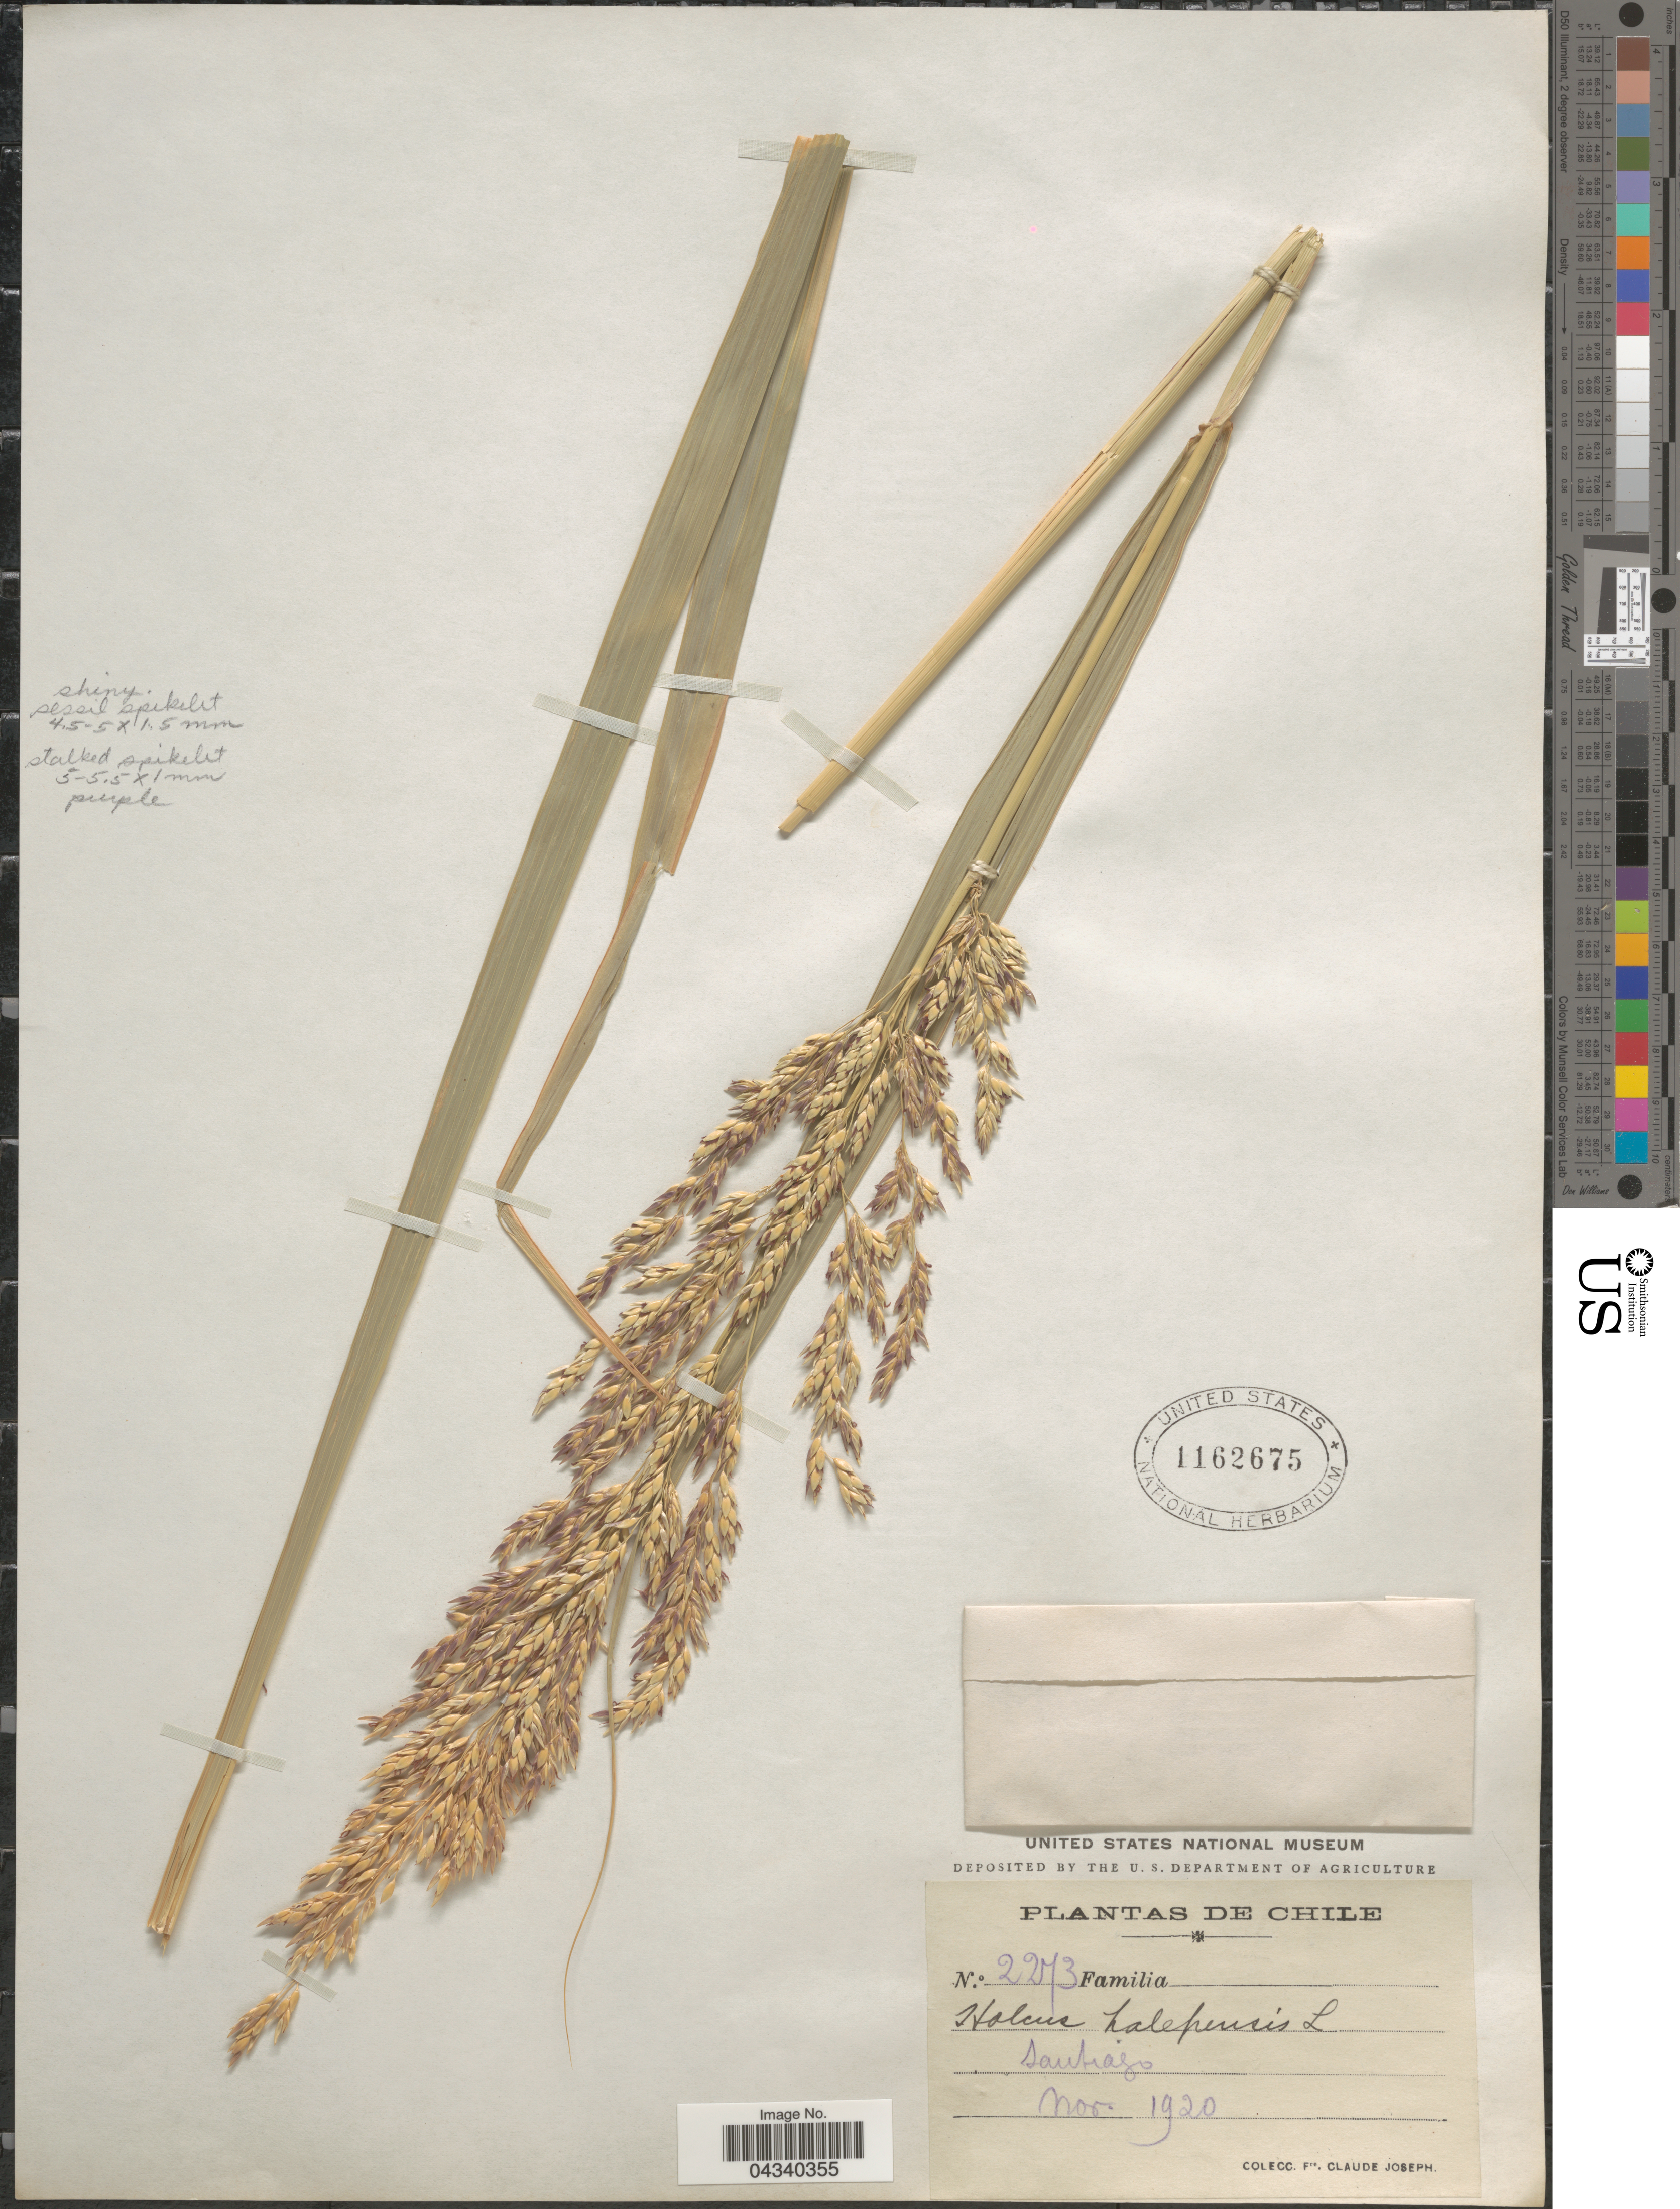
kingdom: Plantae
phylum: Tracheophyta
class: Liliopsida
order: Poales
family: Poaceae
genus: Sorghum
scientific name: Sorghum halepense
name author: (L.) Pers.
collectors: Bro. Claude-Joseph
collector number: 2273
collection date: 1920-11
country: Chile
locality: Santiago.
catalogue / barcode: US 1162675